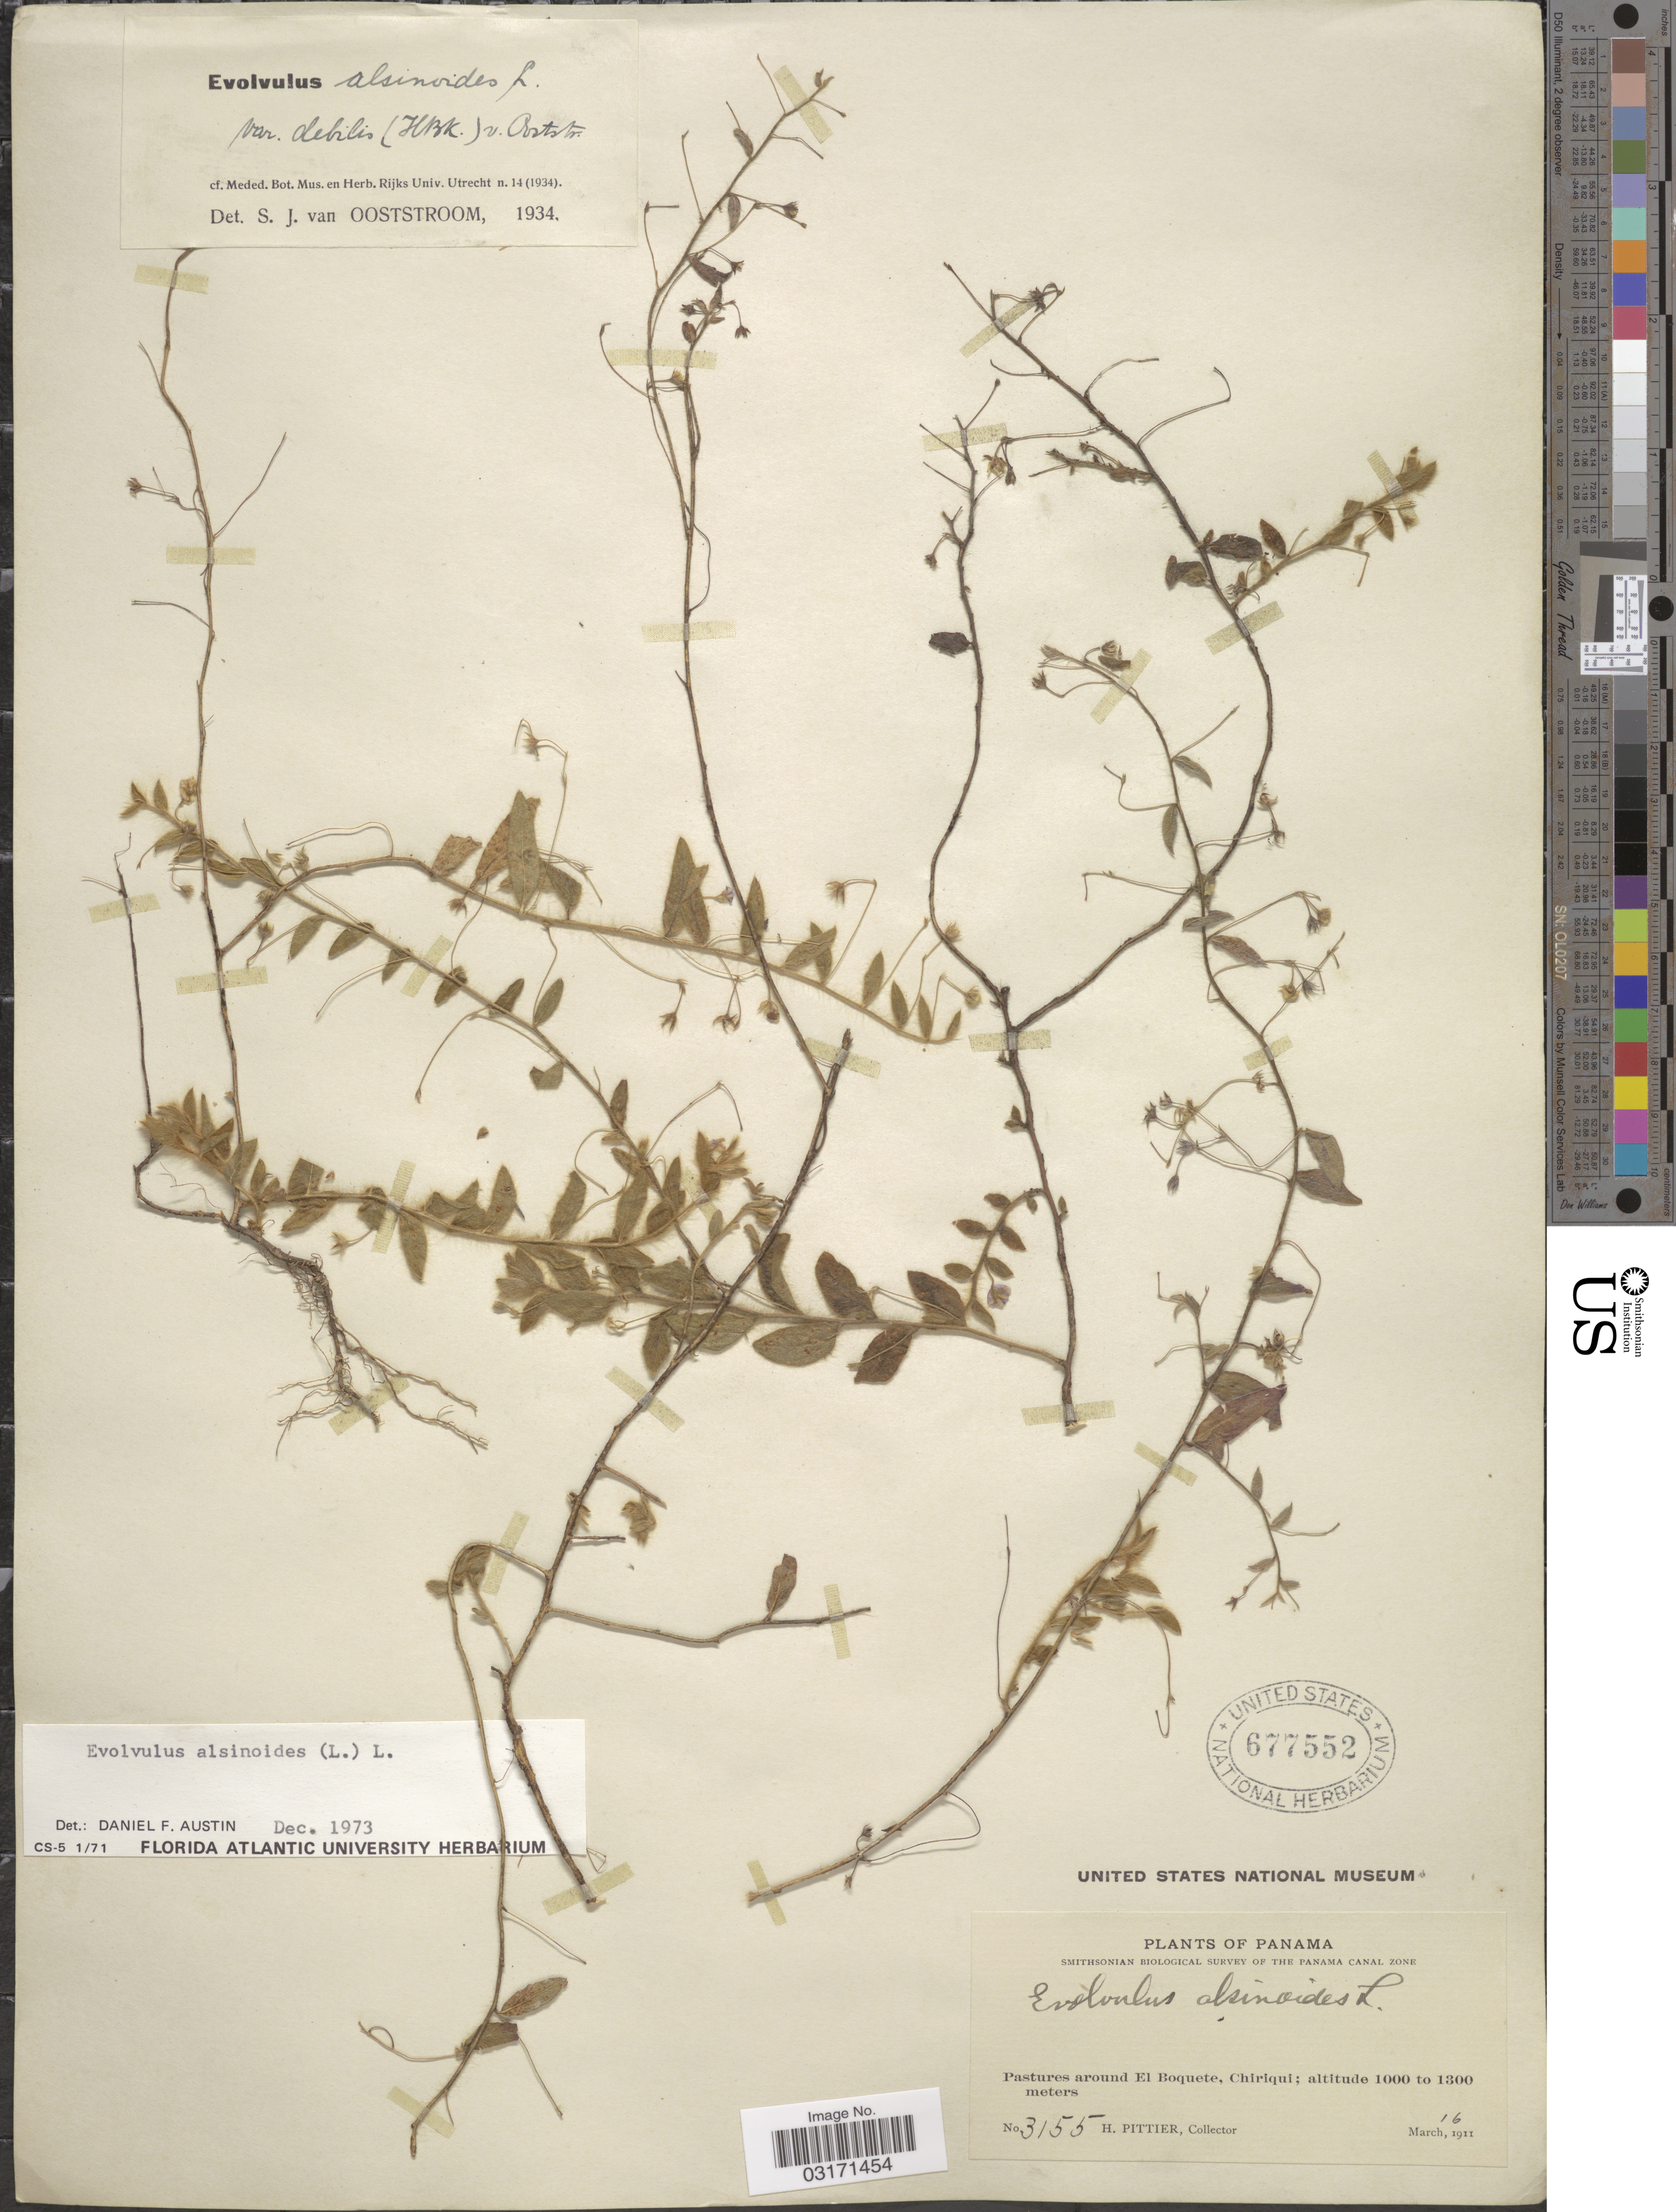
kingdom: Plantae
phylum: Tracheophyta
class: Magnoliopsida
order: Solanales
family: Convolvulaceae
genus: Evolvulus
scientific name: Evolvulus alsinoides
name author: (L.) L.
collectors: H. F. Pittier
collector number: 3155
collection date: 1911-03-16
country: Panama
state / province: Chiriqui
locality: The Panama Canal Zone, Pastures around El Boquete, Chiriqui.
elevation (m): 1000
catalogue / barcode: US 677552